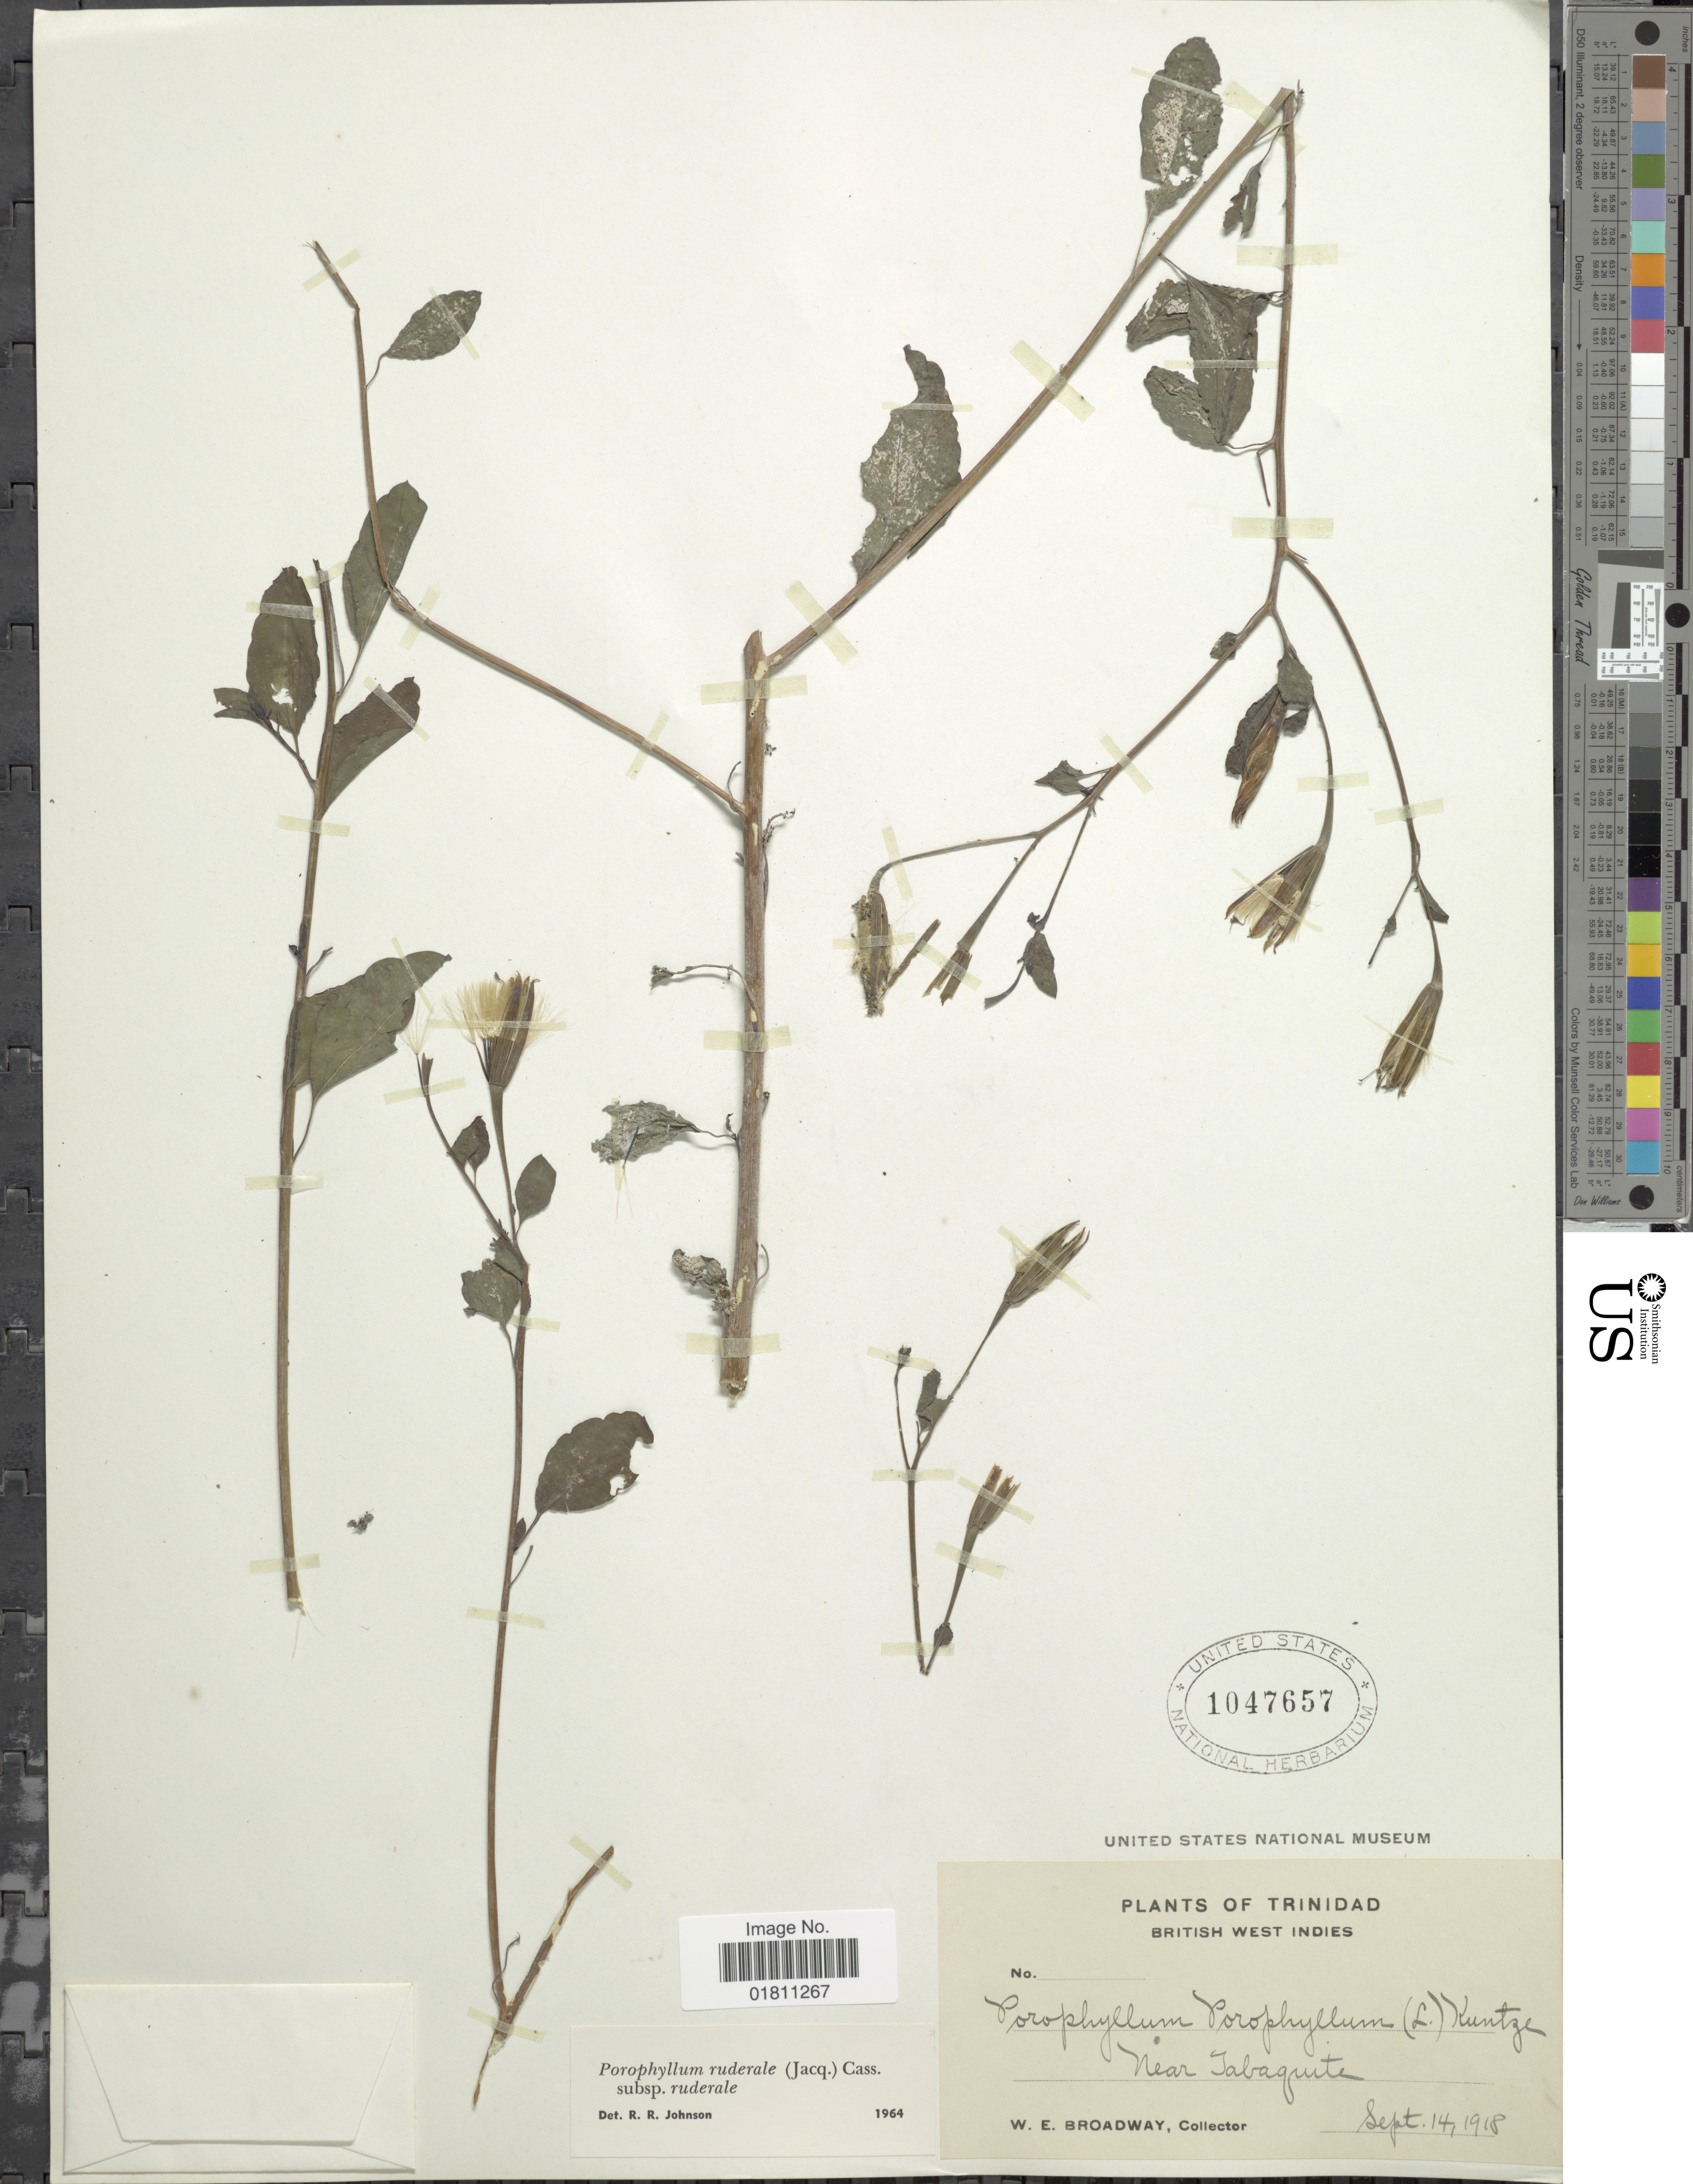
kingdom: Plantae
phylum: Tracheophyta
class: Magnoliopsida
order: Asterales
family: Asteraceae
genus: Porophyllum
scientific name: Porophyllum ruderale subsp. ruderale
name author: (Jacq.) Cass.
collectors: W. E. Broadway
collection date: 1918-09-14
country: Trinidad and Tobago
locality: Trinidad. Near Tabaquite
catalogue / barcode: US 1047657